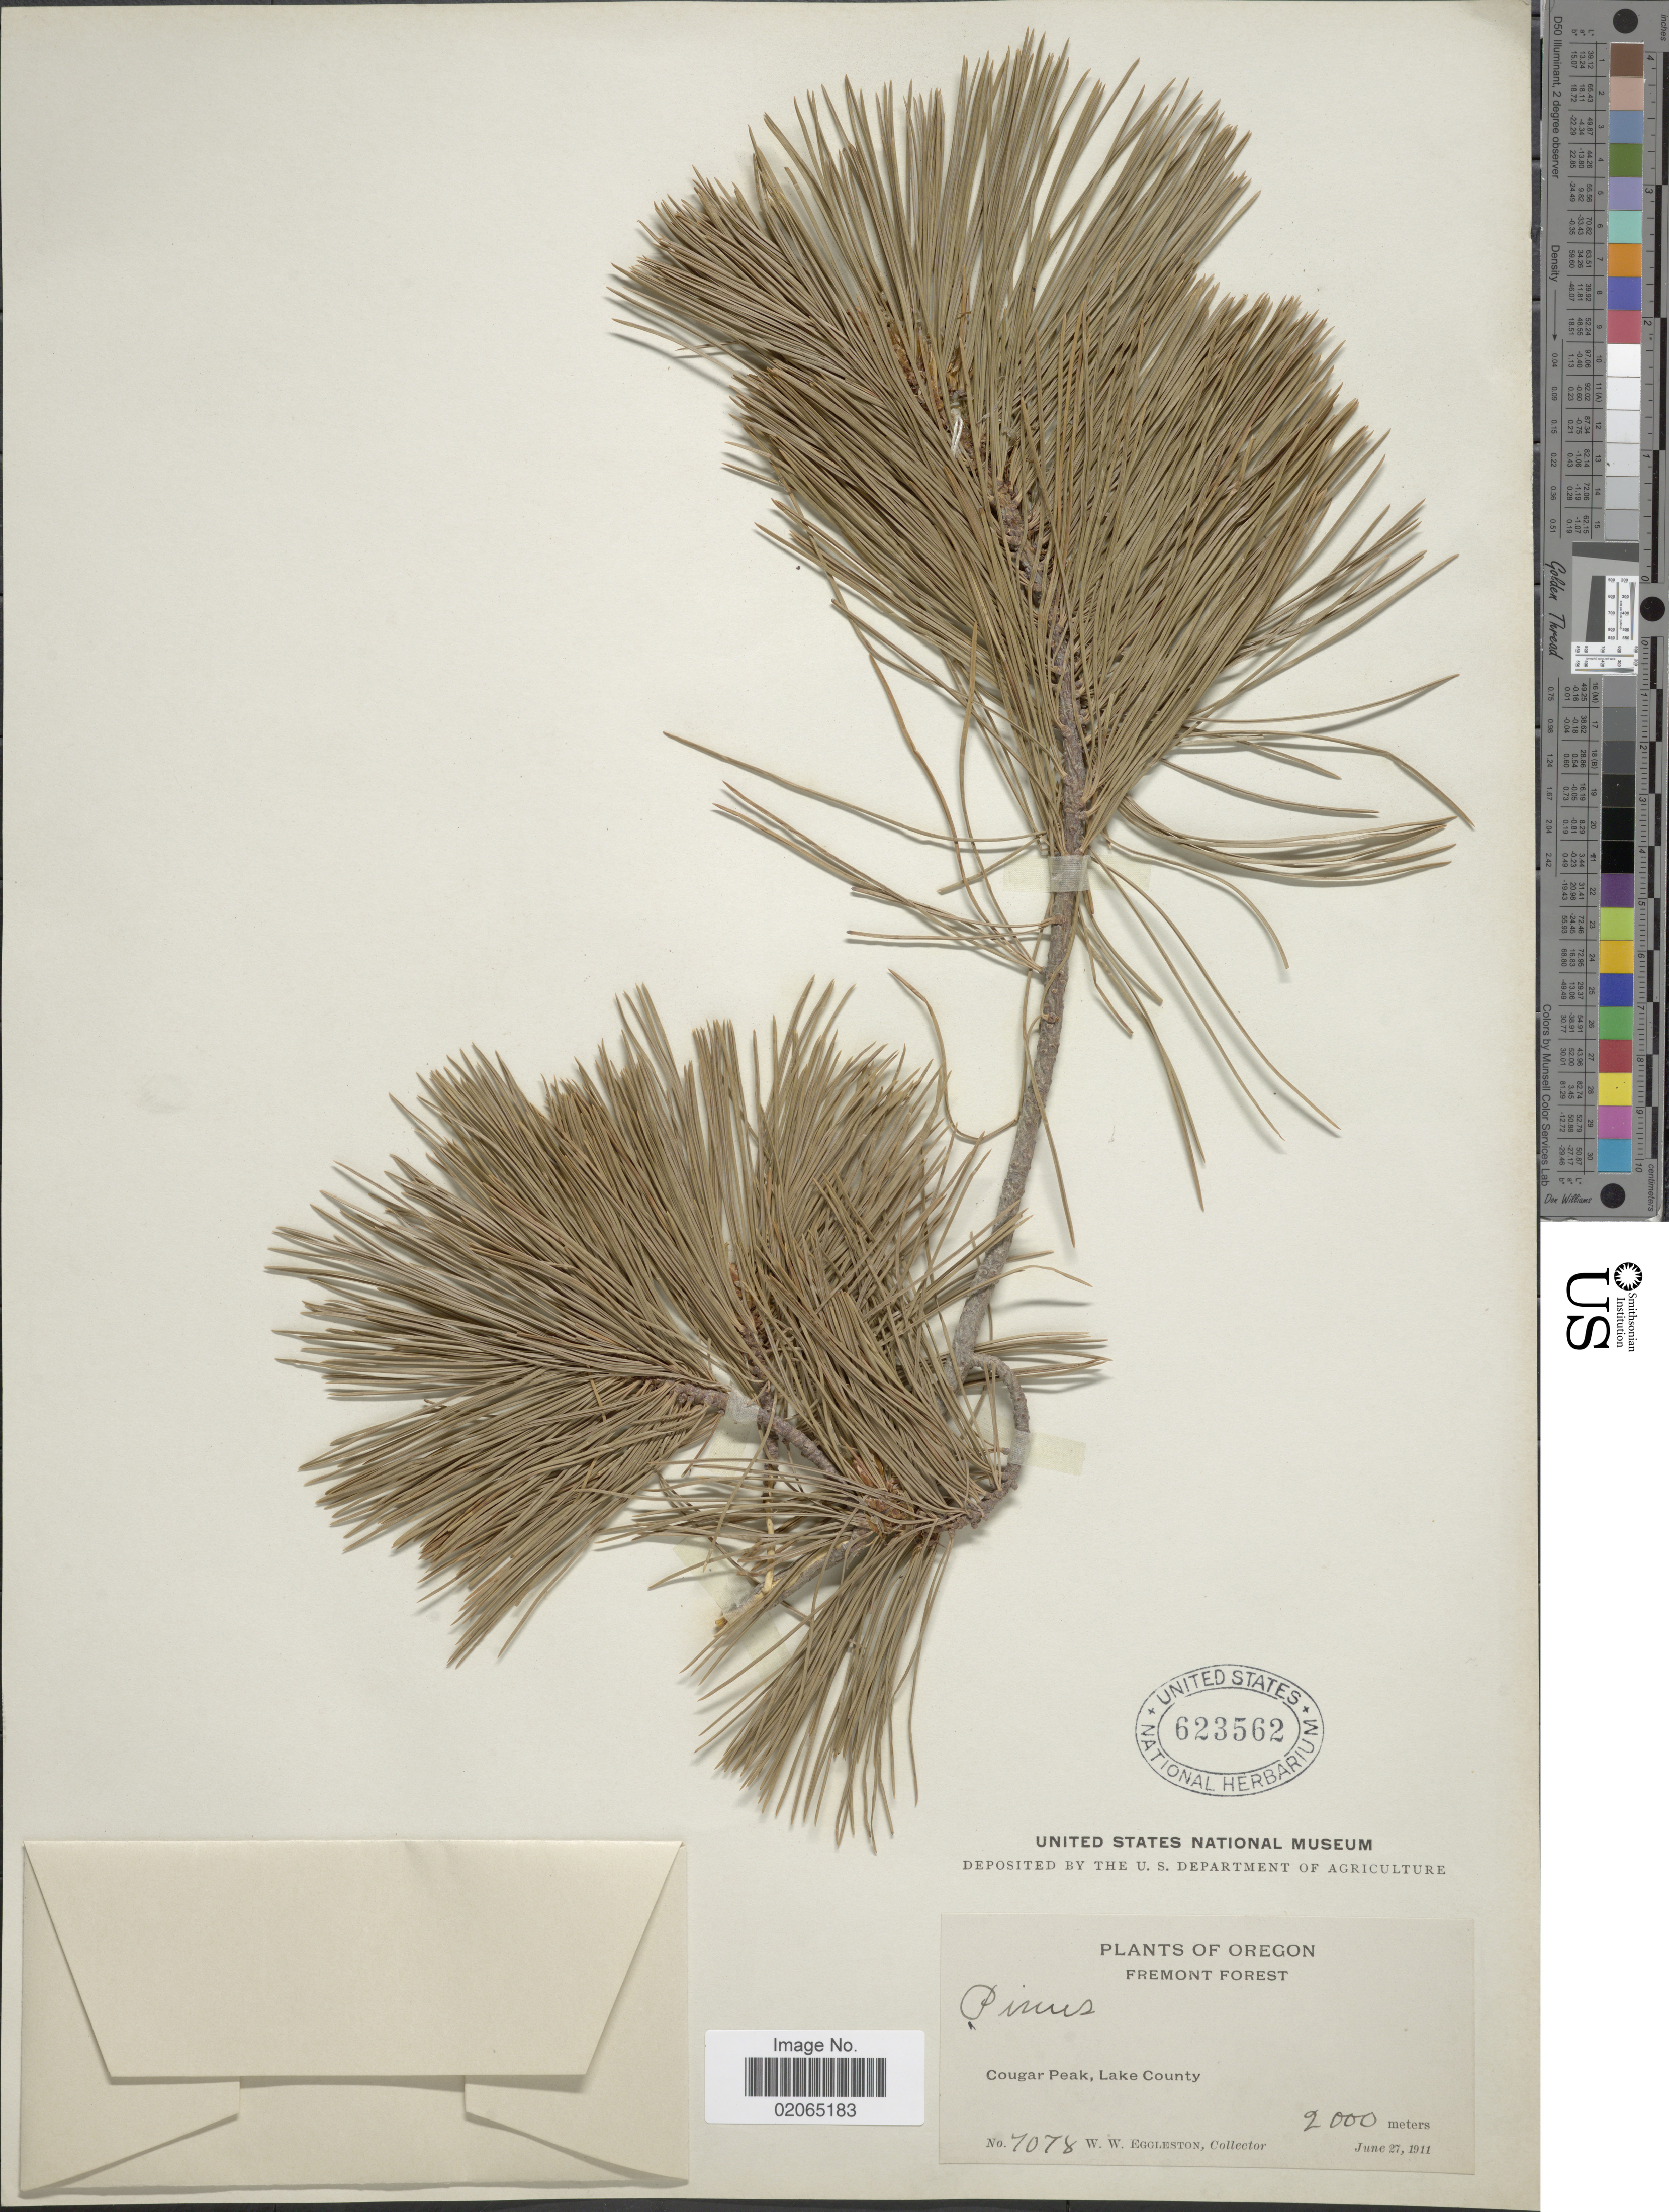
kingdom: Plantae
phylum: Tracheophyta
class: Pinopsida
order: Pinales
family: Pinaceae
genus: Pinus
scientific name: Pinus sp.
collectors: W. W. Eggleston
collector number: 7078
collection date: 1911-06-27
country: United States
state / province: Oregon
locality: Cougar Peak, Lake County, Fremont Forest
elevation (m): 2000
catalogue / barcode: US 623562